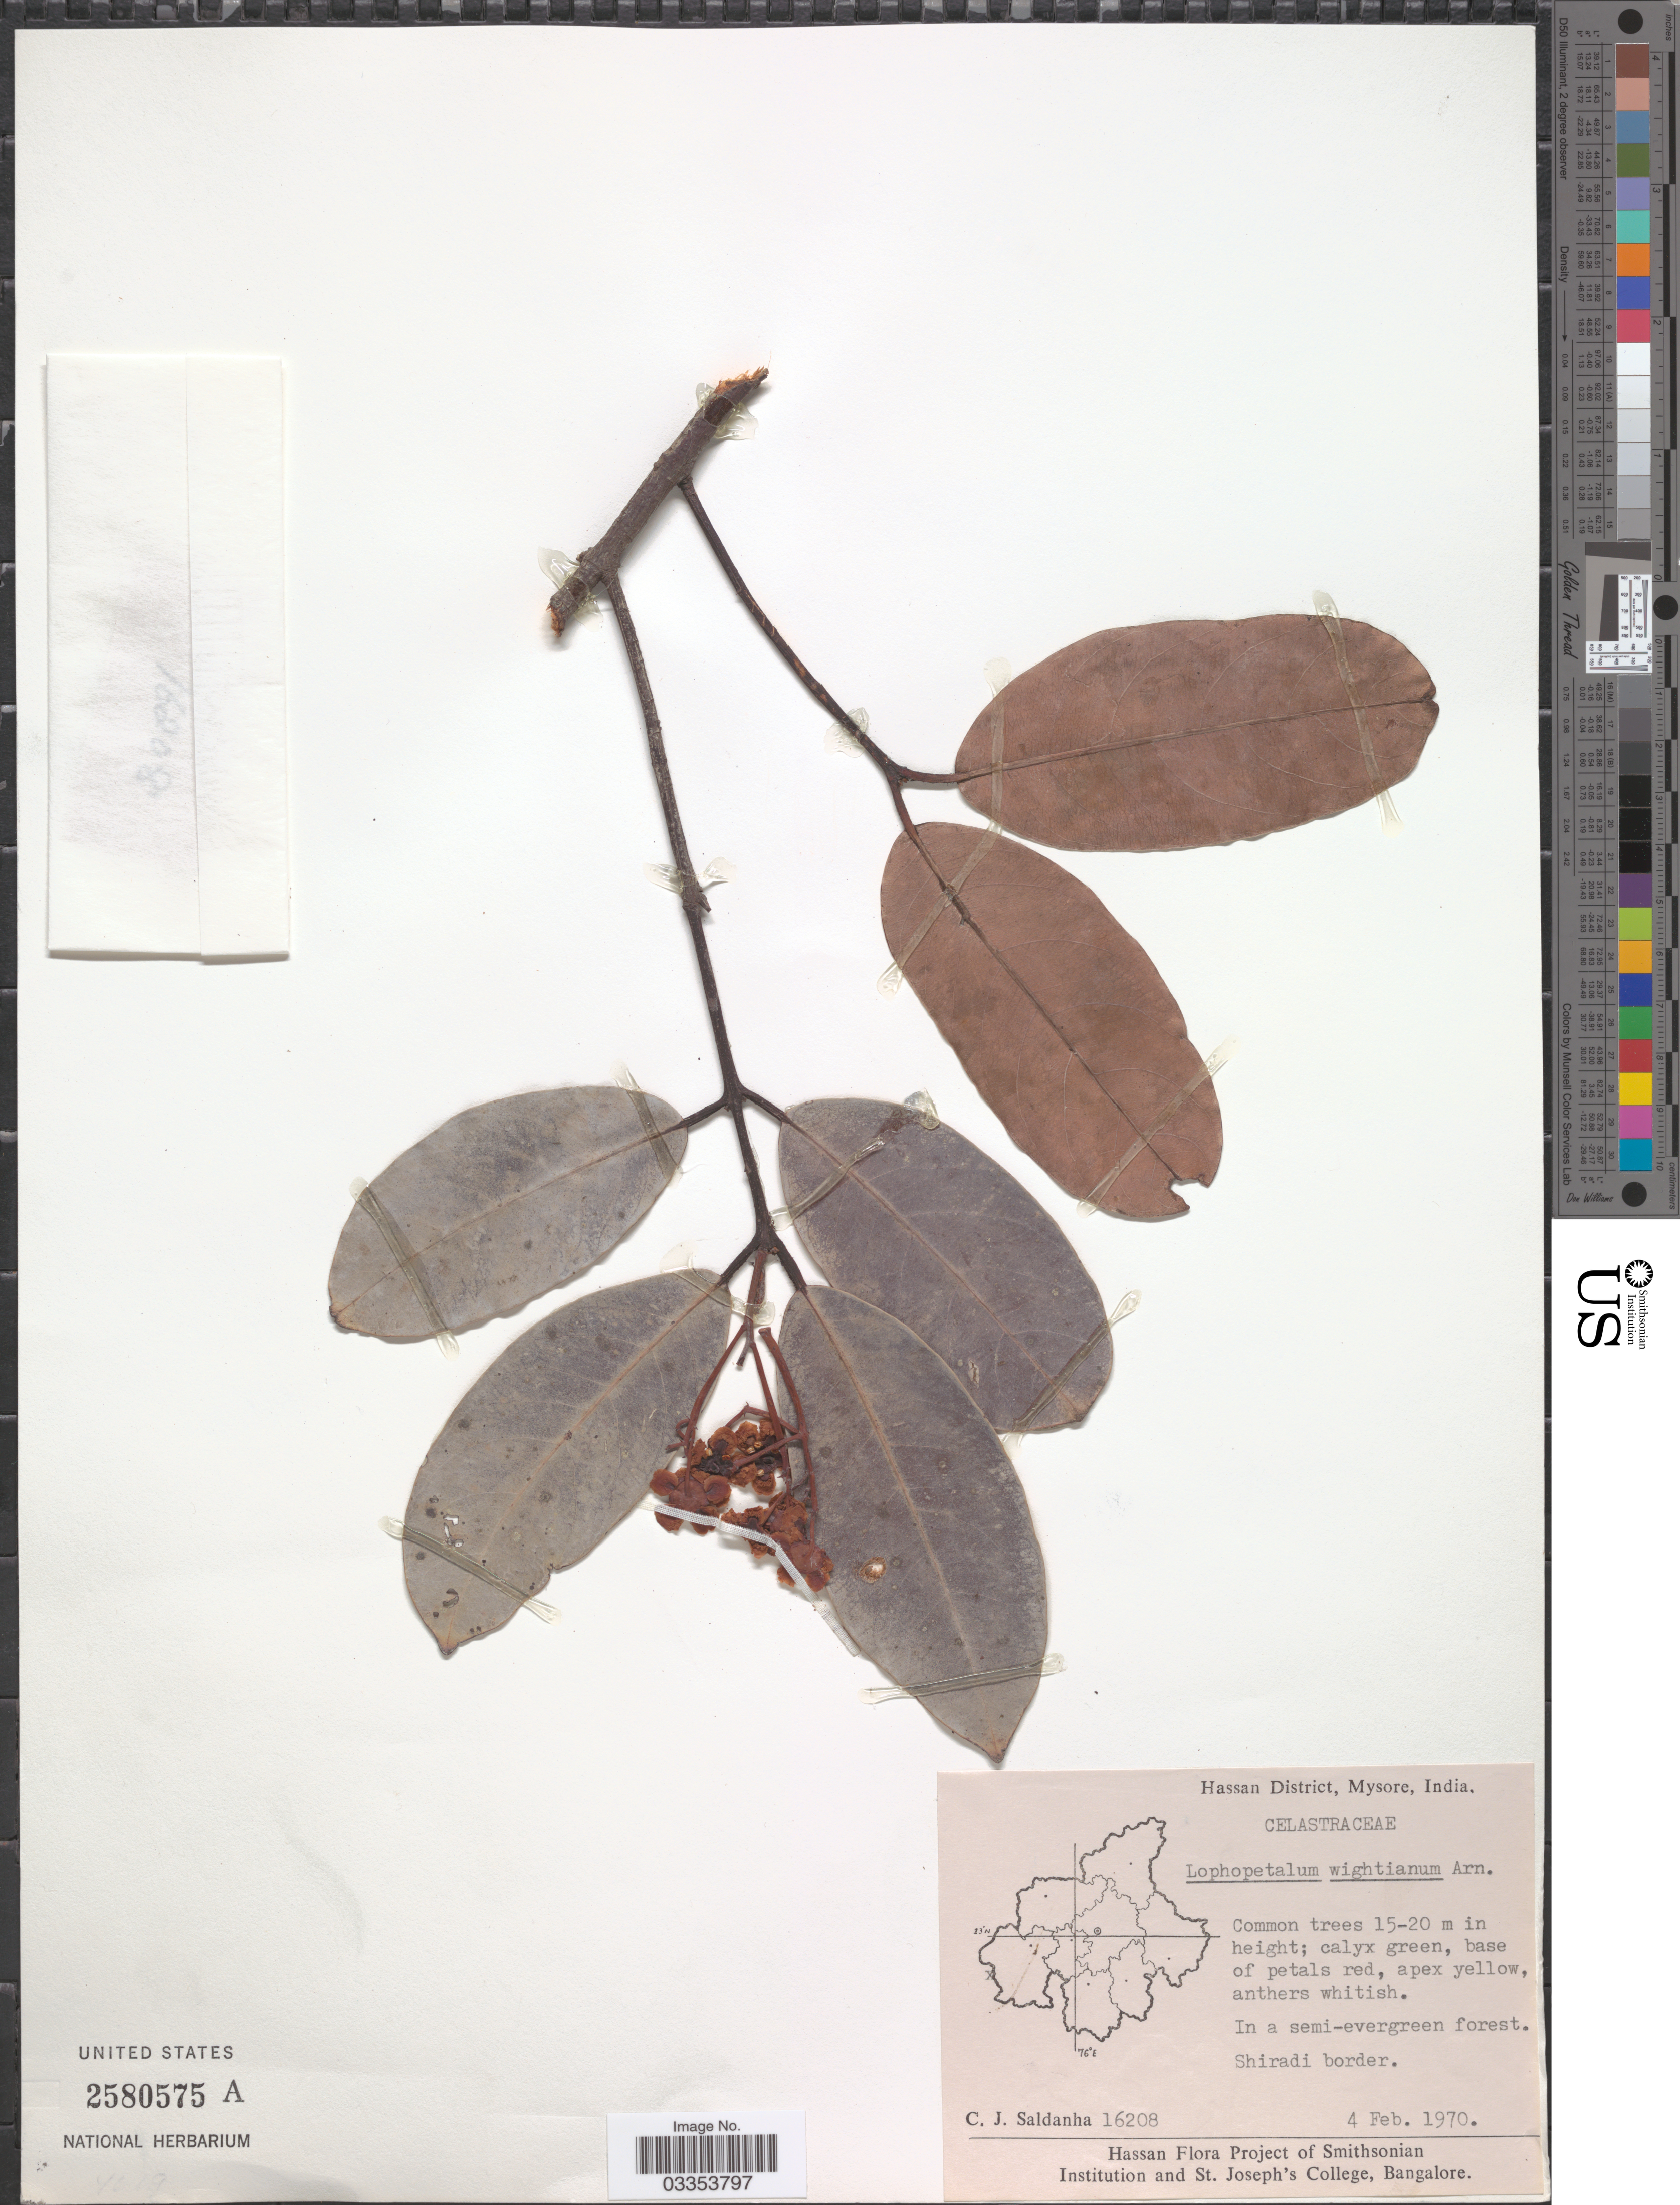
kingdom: Plantae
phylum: Tracheophyta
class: Magnoliopsida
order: Celastrales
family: Celastraceae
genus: Lophopetalum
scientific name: Lophopetalum wightianum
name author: Arn.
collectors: C. J. Saldanha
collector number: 16208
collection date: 1970-02-04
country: India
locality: Hassan District, Mysore. Shiradi border.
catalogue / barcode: US 2580575A